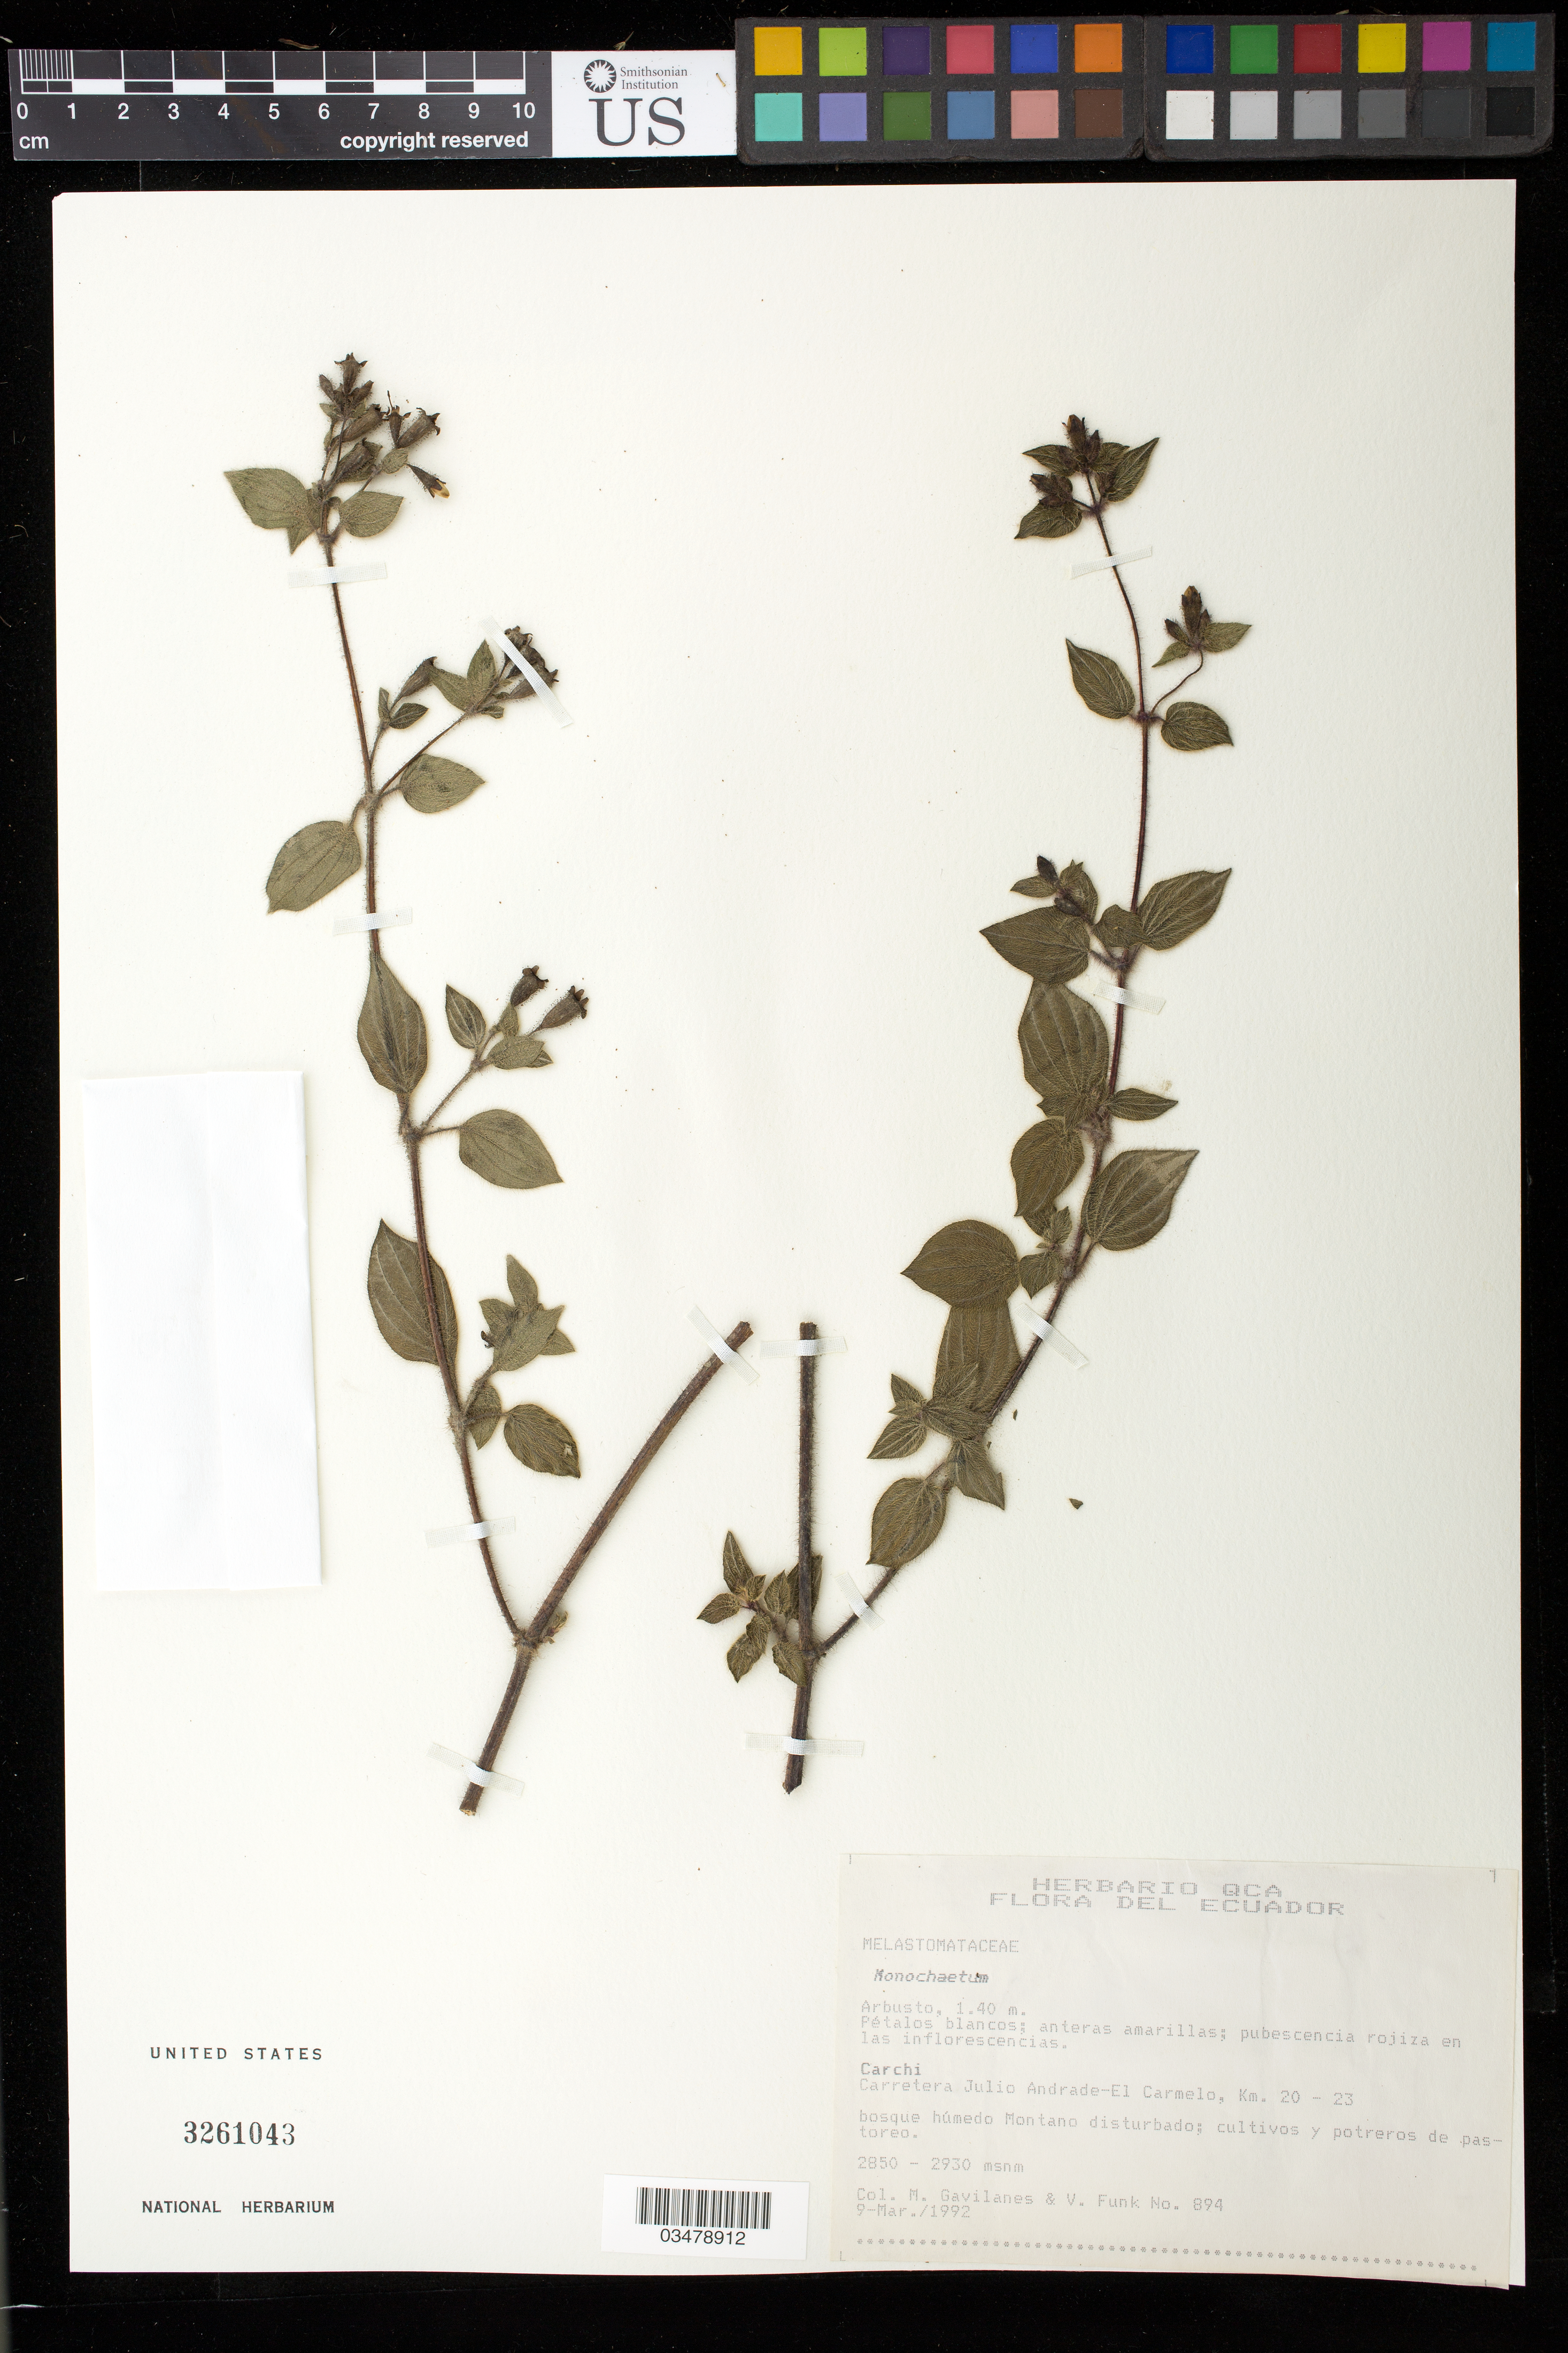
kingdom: Plantae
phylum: Tracheophyta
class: Magnoliopsida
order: Myrtales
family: Melastomataceae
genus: Monochaetum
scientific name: Monochaetum sp.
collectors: M. Gavilanes & V. Funk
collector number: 894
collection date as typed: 9 Mar 1992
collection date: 1992-03-09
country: Ecuador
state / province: Carchi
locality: Carretera Julio Andrade-El Carmelo, Km 20-23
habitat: bosque mudedo Montano disturbado; cultivos y potreros de pastoreo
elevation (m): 2850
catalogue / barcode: US 3261043